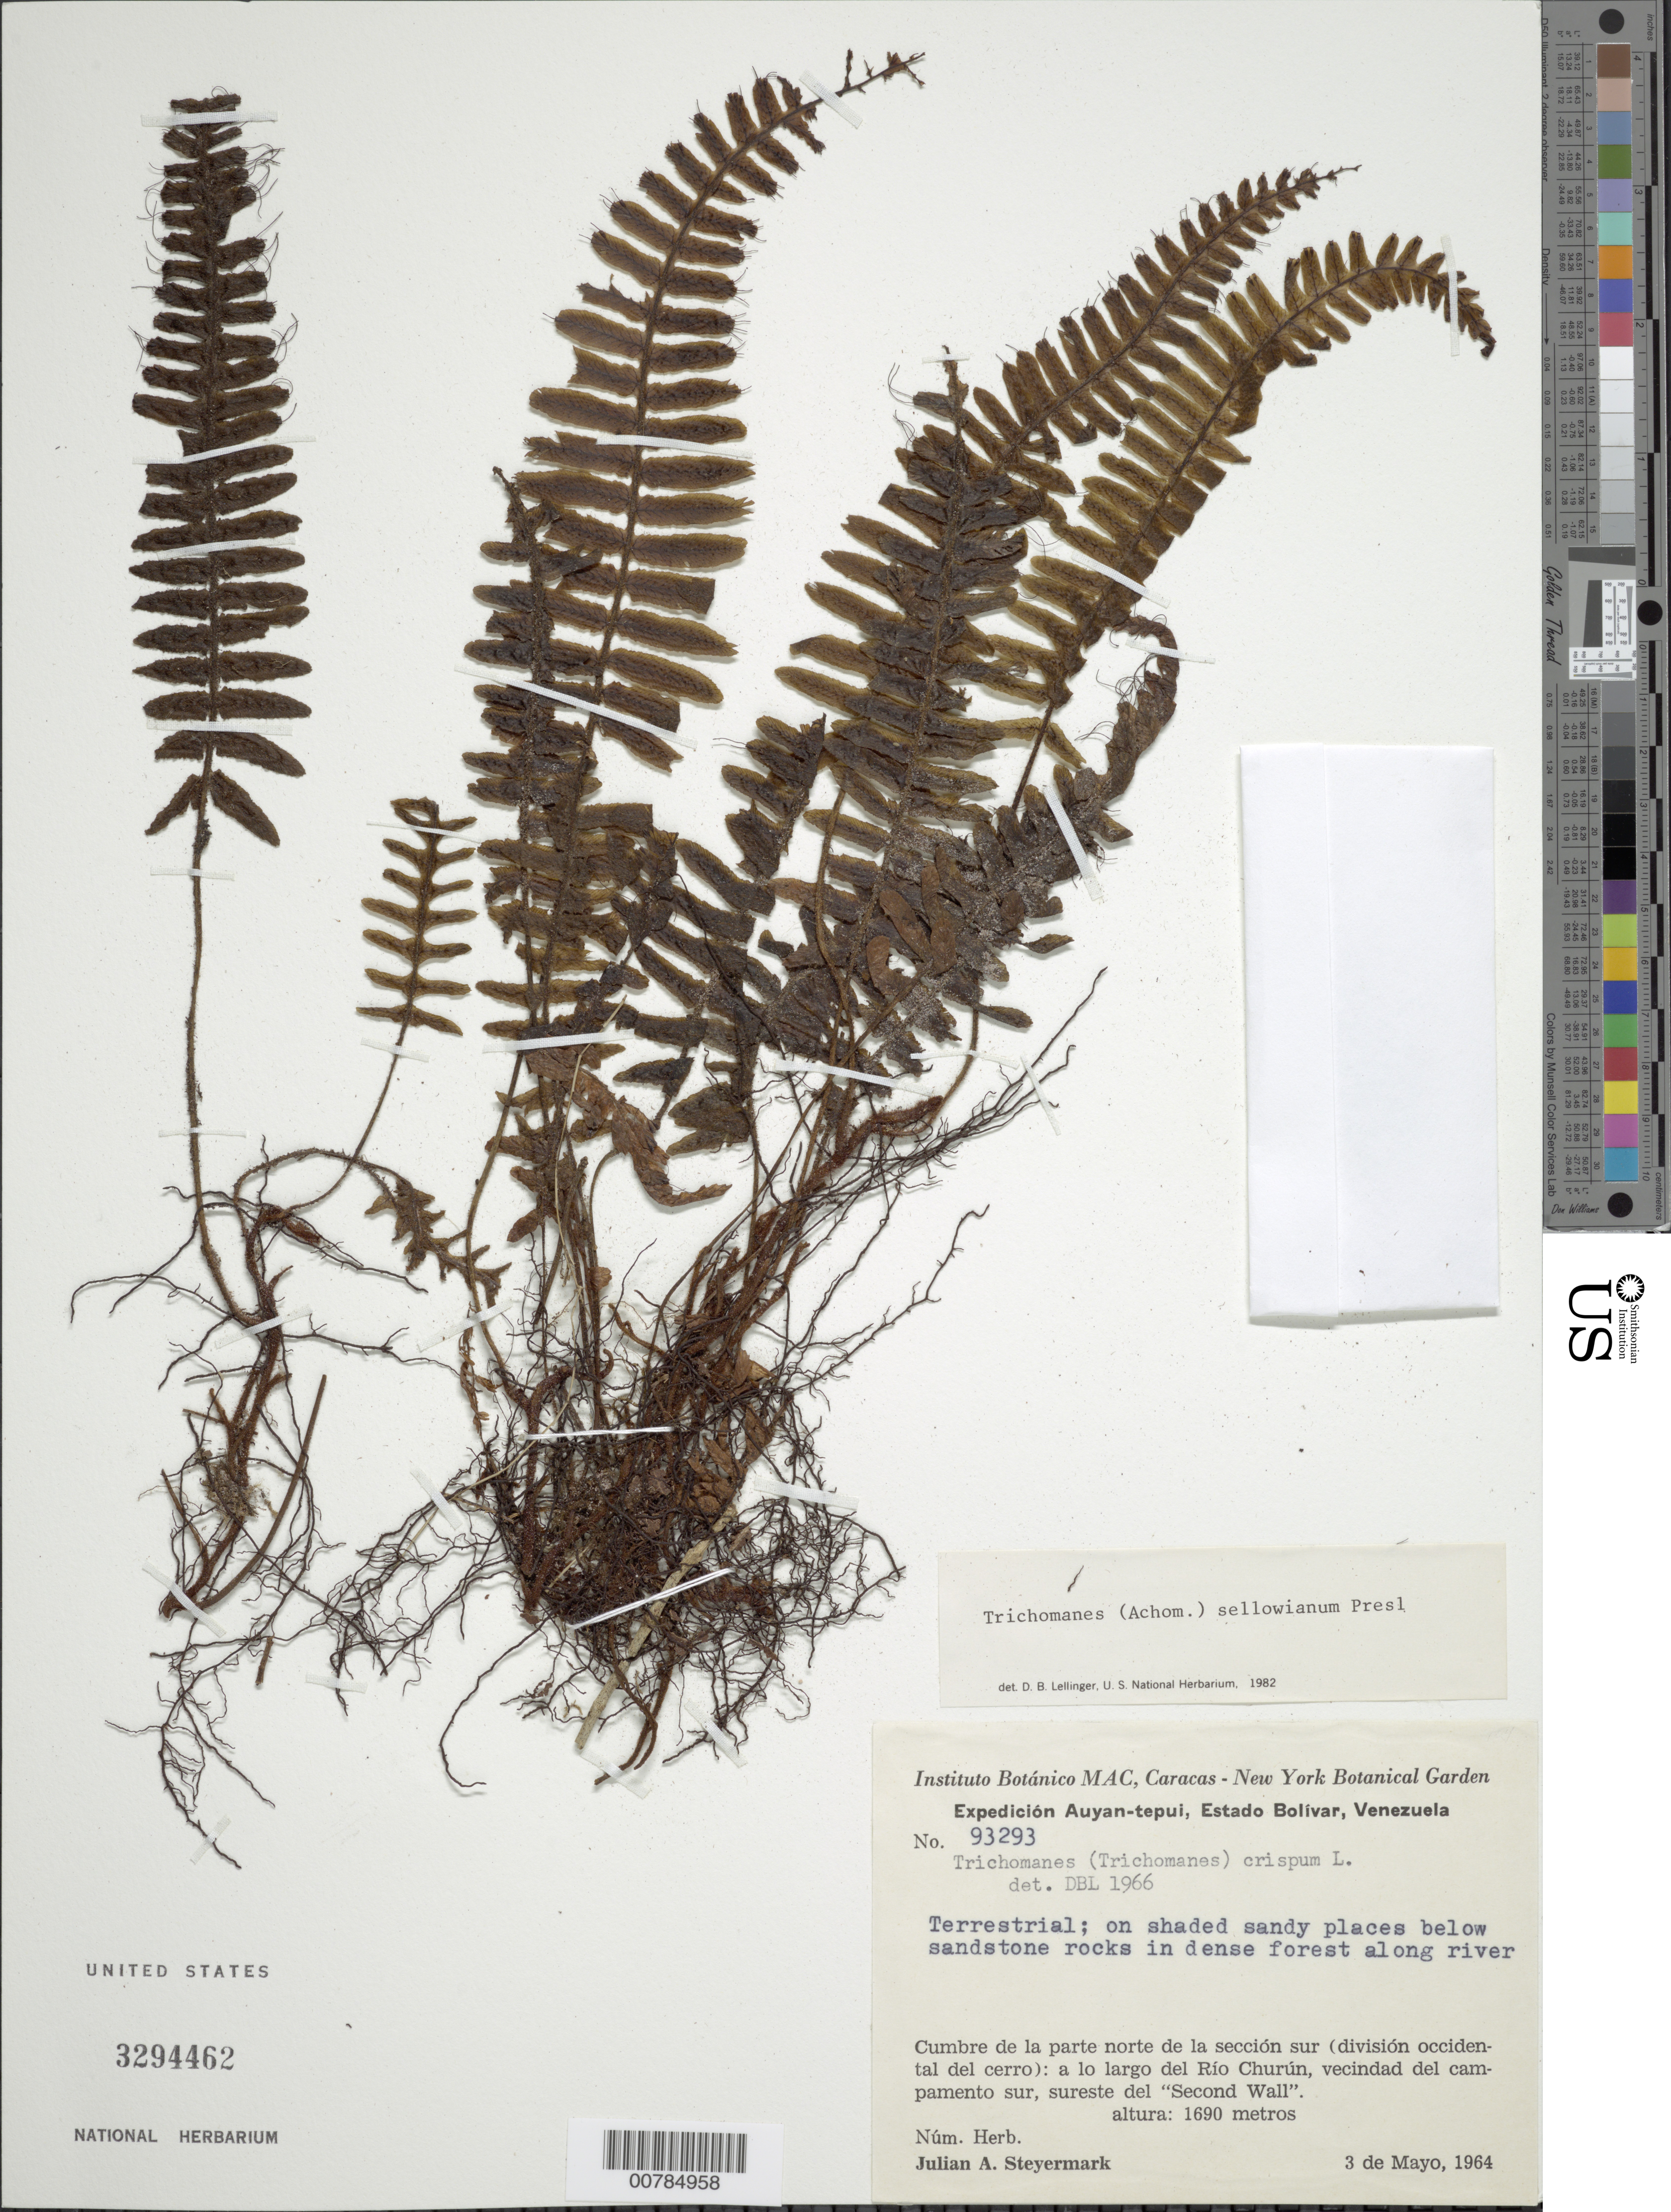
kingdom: Plantae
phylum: Tracheophyta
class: Polypodiopsida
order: Hymenophyllales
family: Hymenophyllaceae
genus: Trichomanes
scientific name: Trichomanes cristatum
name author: Kaulf.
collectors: J. Steyermark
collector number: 93293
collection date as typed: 3-May-64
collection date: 1964-05-03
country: Venezuela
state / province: Bolívar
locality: Auyan-tepuí, Río Churún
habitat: Shady sandy places below sandstone rocks in dense forest along river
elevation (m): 1690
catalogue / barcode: US 3294462